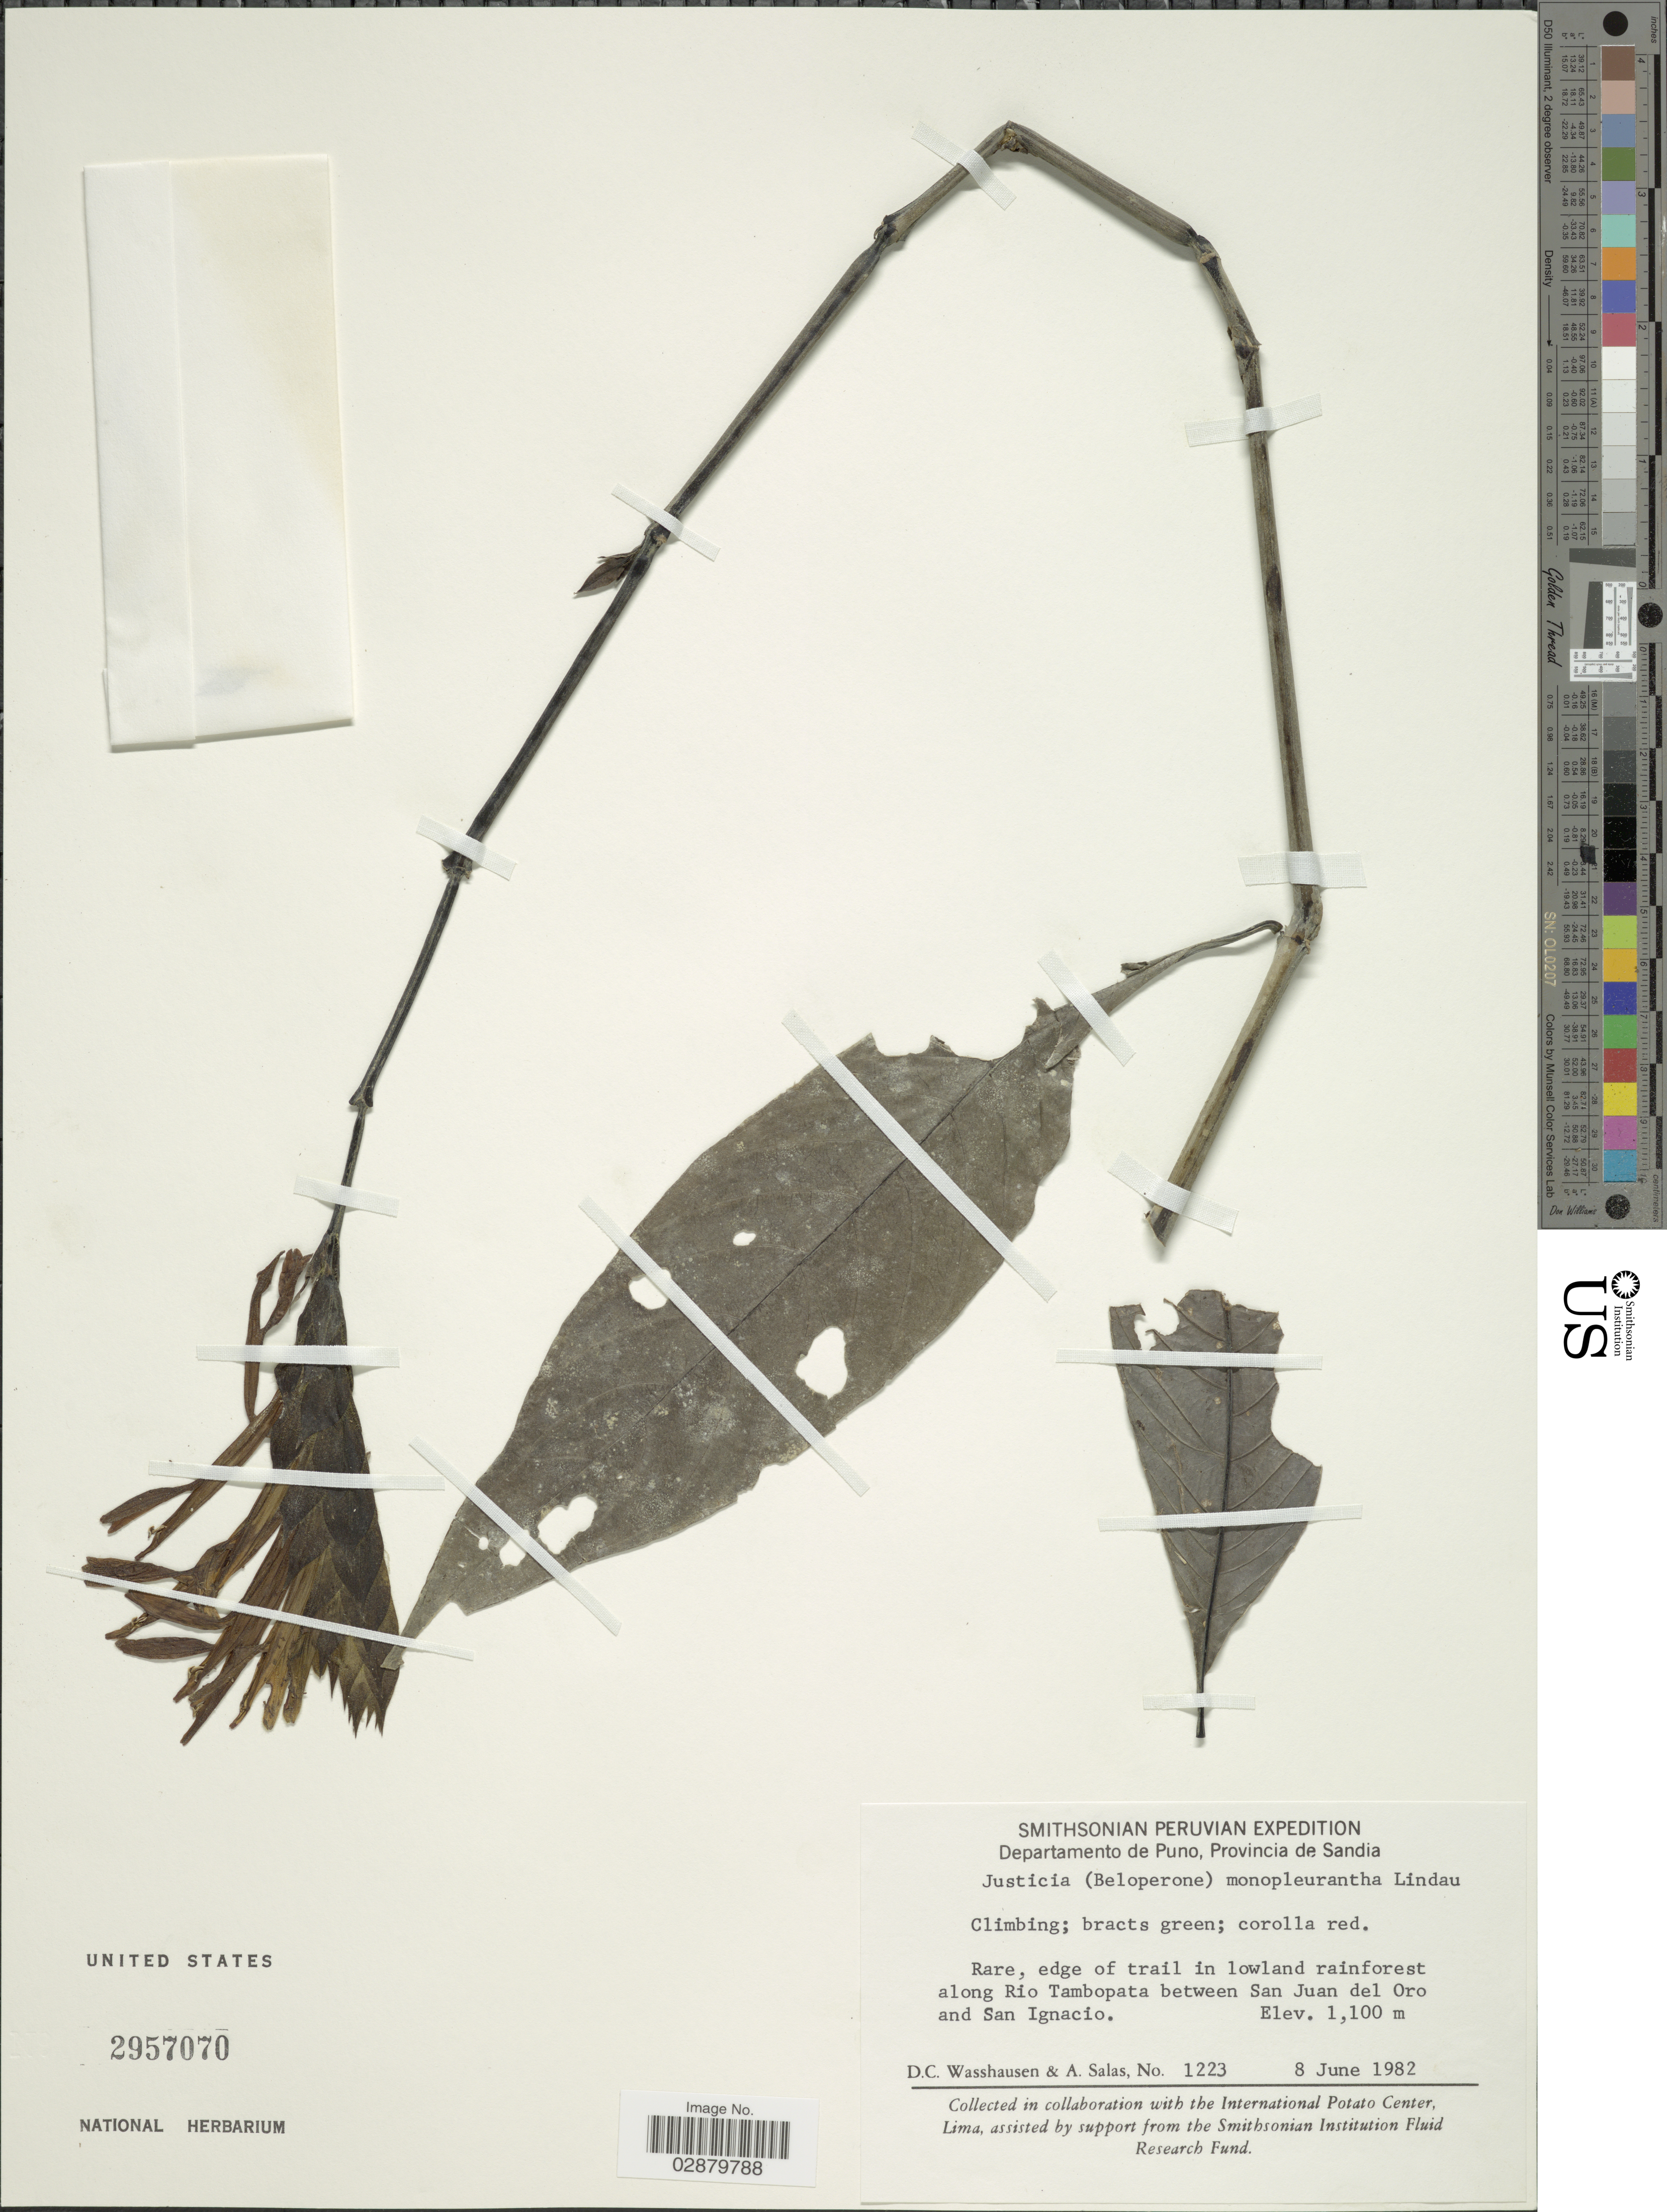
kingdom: Plantae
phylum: Tracheophyta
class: Magnoliopsida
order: Lamiales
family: Acanthaceae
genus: Justicia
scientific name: Justicia monopleurantha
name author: (Lindau) Wassh.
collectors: D. C. Wasshausen & A. Salas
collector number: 1223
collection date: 1982-06-08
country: Peru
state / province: Puno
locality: Departamento de Puno, Provincia de Sandia, edge of trail in lowland rainforest along Rio Tambopata between San Juan del Oro and San Ignacio.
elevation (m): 1100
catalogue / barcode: US 2957070